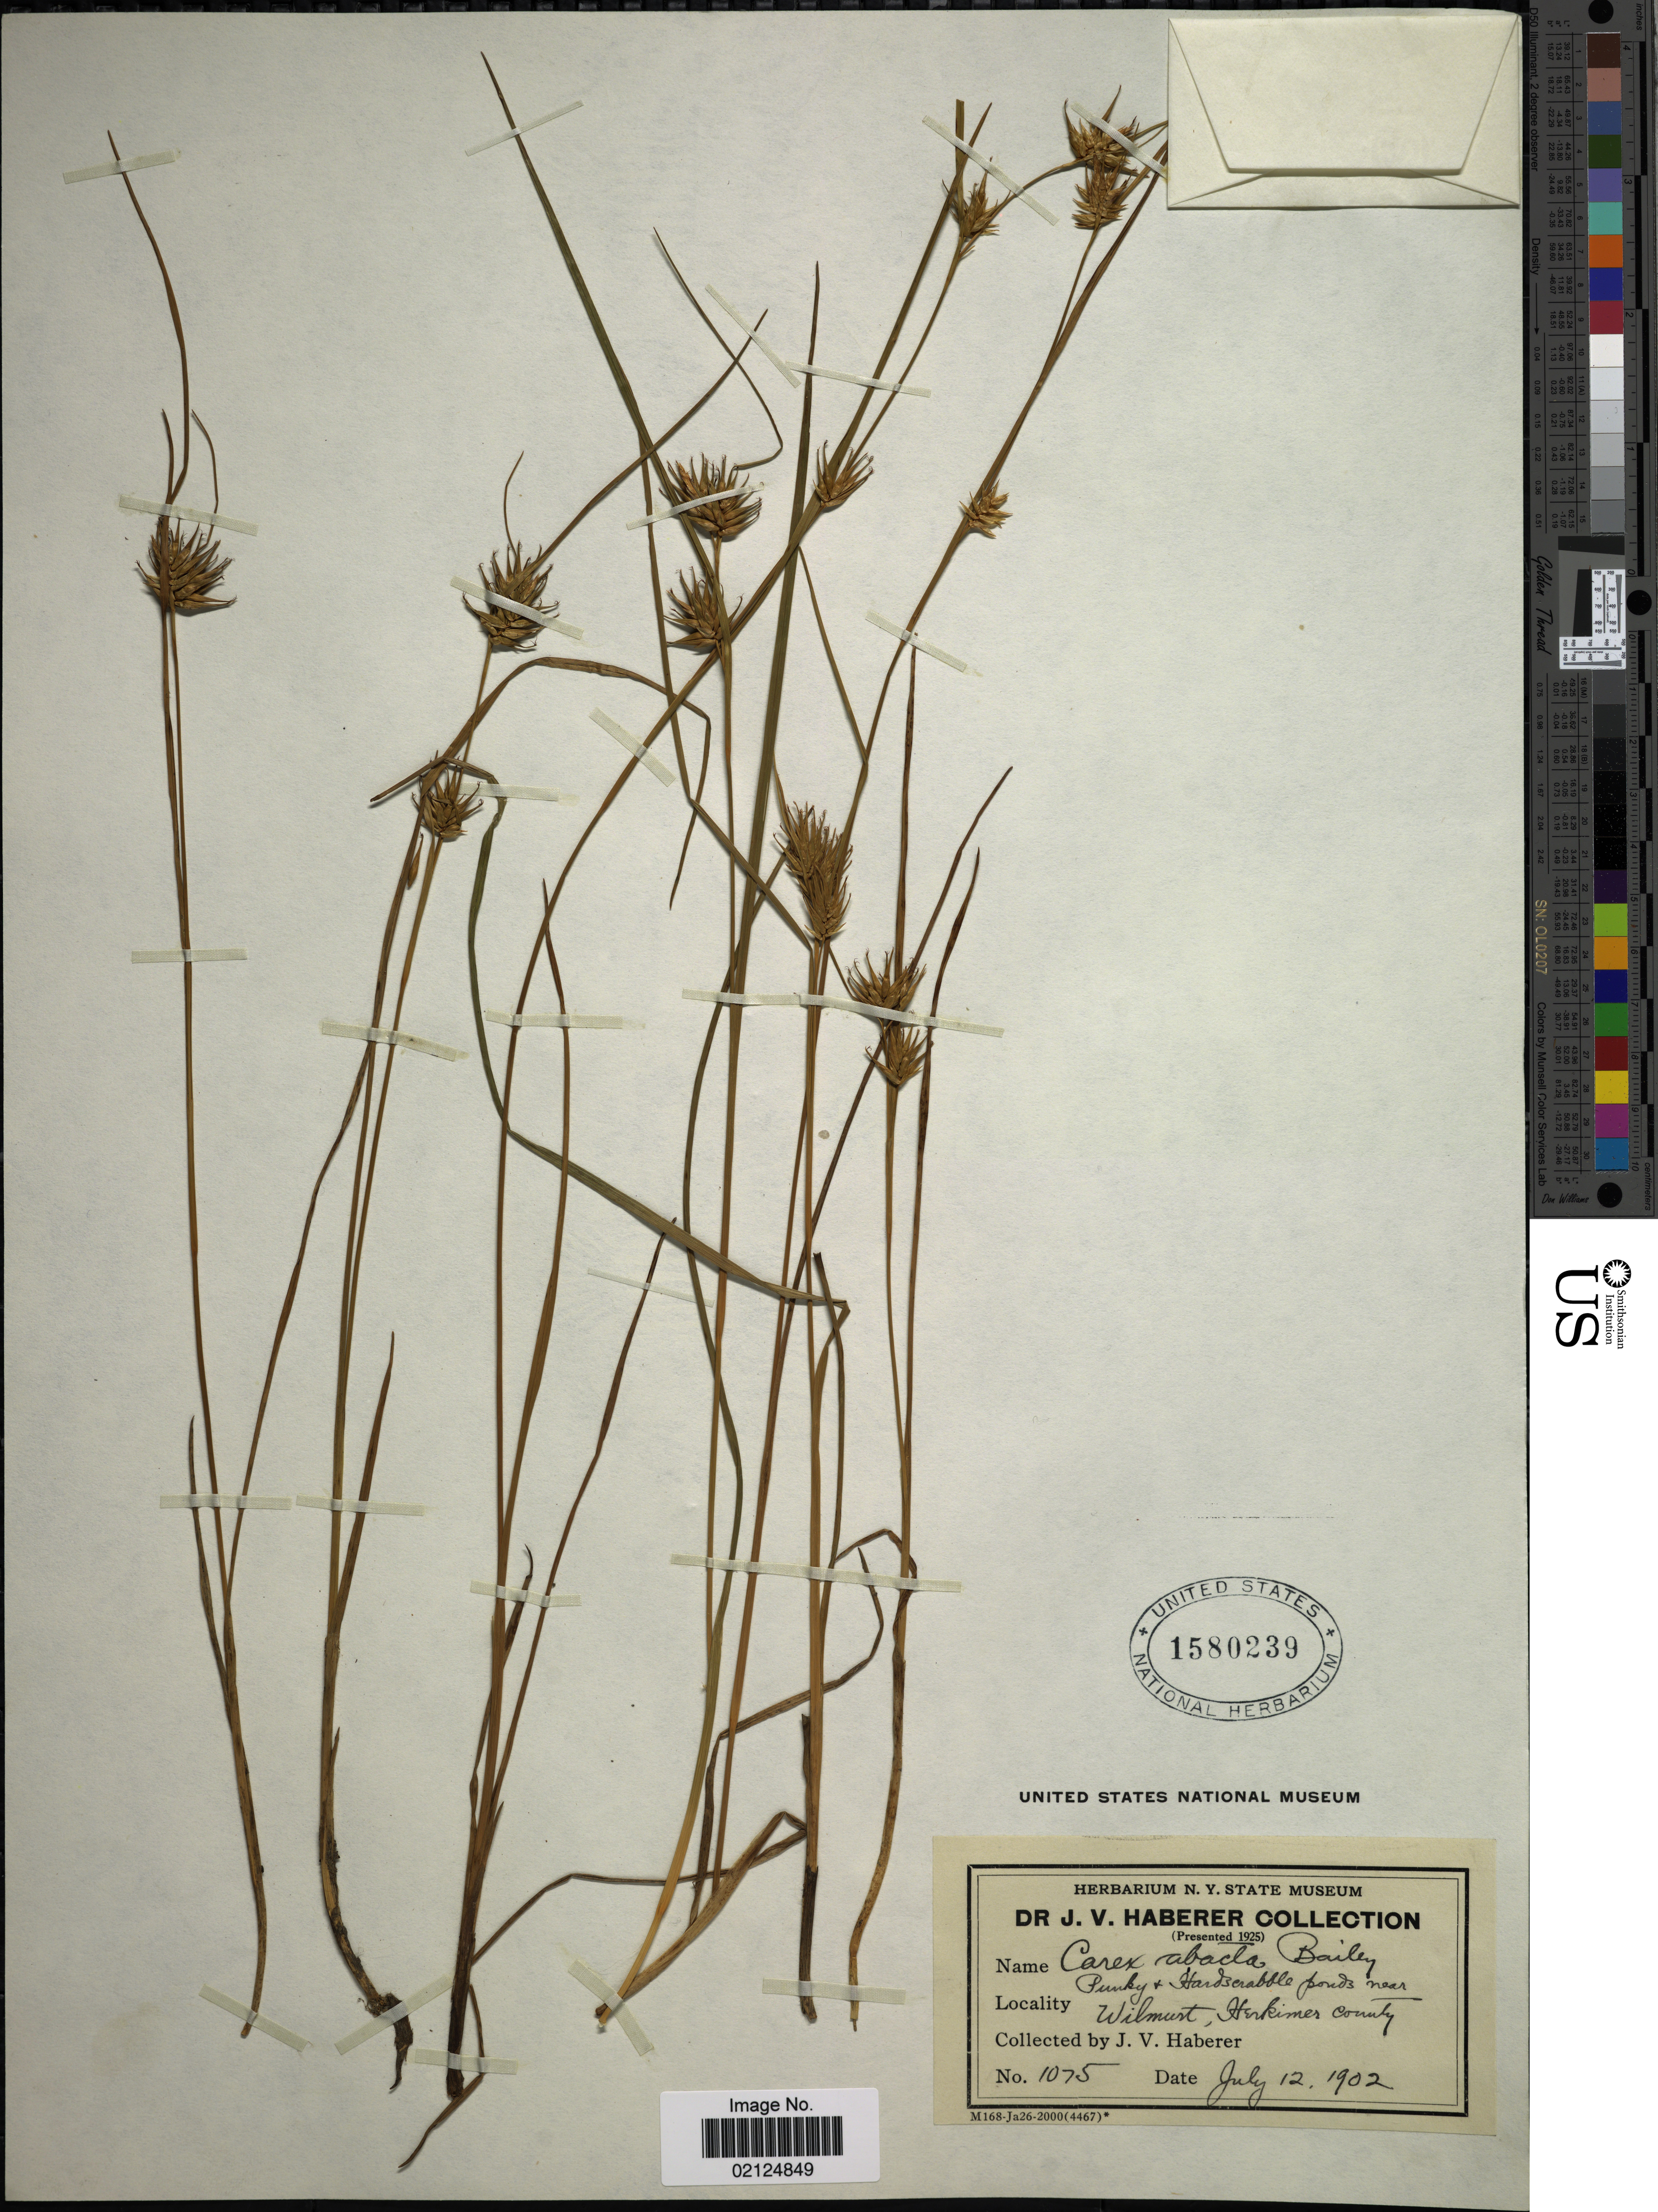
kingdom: Plantae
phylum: Tracheophyta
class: Liliopsida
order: Poales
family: Cyperaceae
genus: Carex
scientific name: Carex michauxiana subsp. michauxiana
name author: Boeckeler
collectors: J. V. Haberer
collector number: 1075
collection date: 1902-07-12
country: United States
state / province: New York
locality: Prunky + Hardscrabble ponds near Wilmurt, Herkimer County.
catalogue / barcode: US 1580239